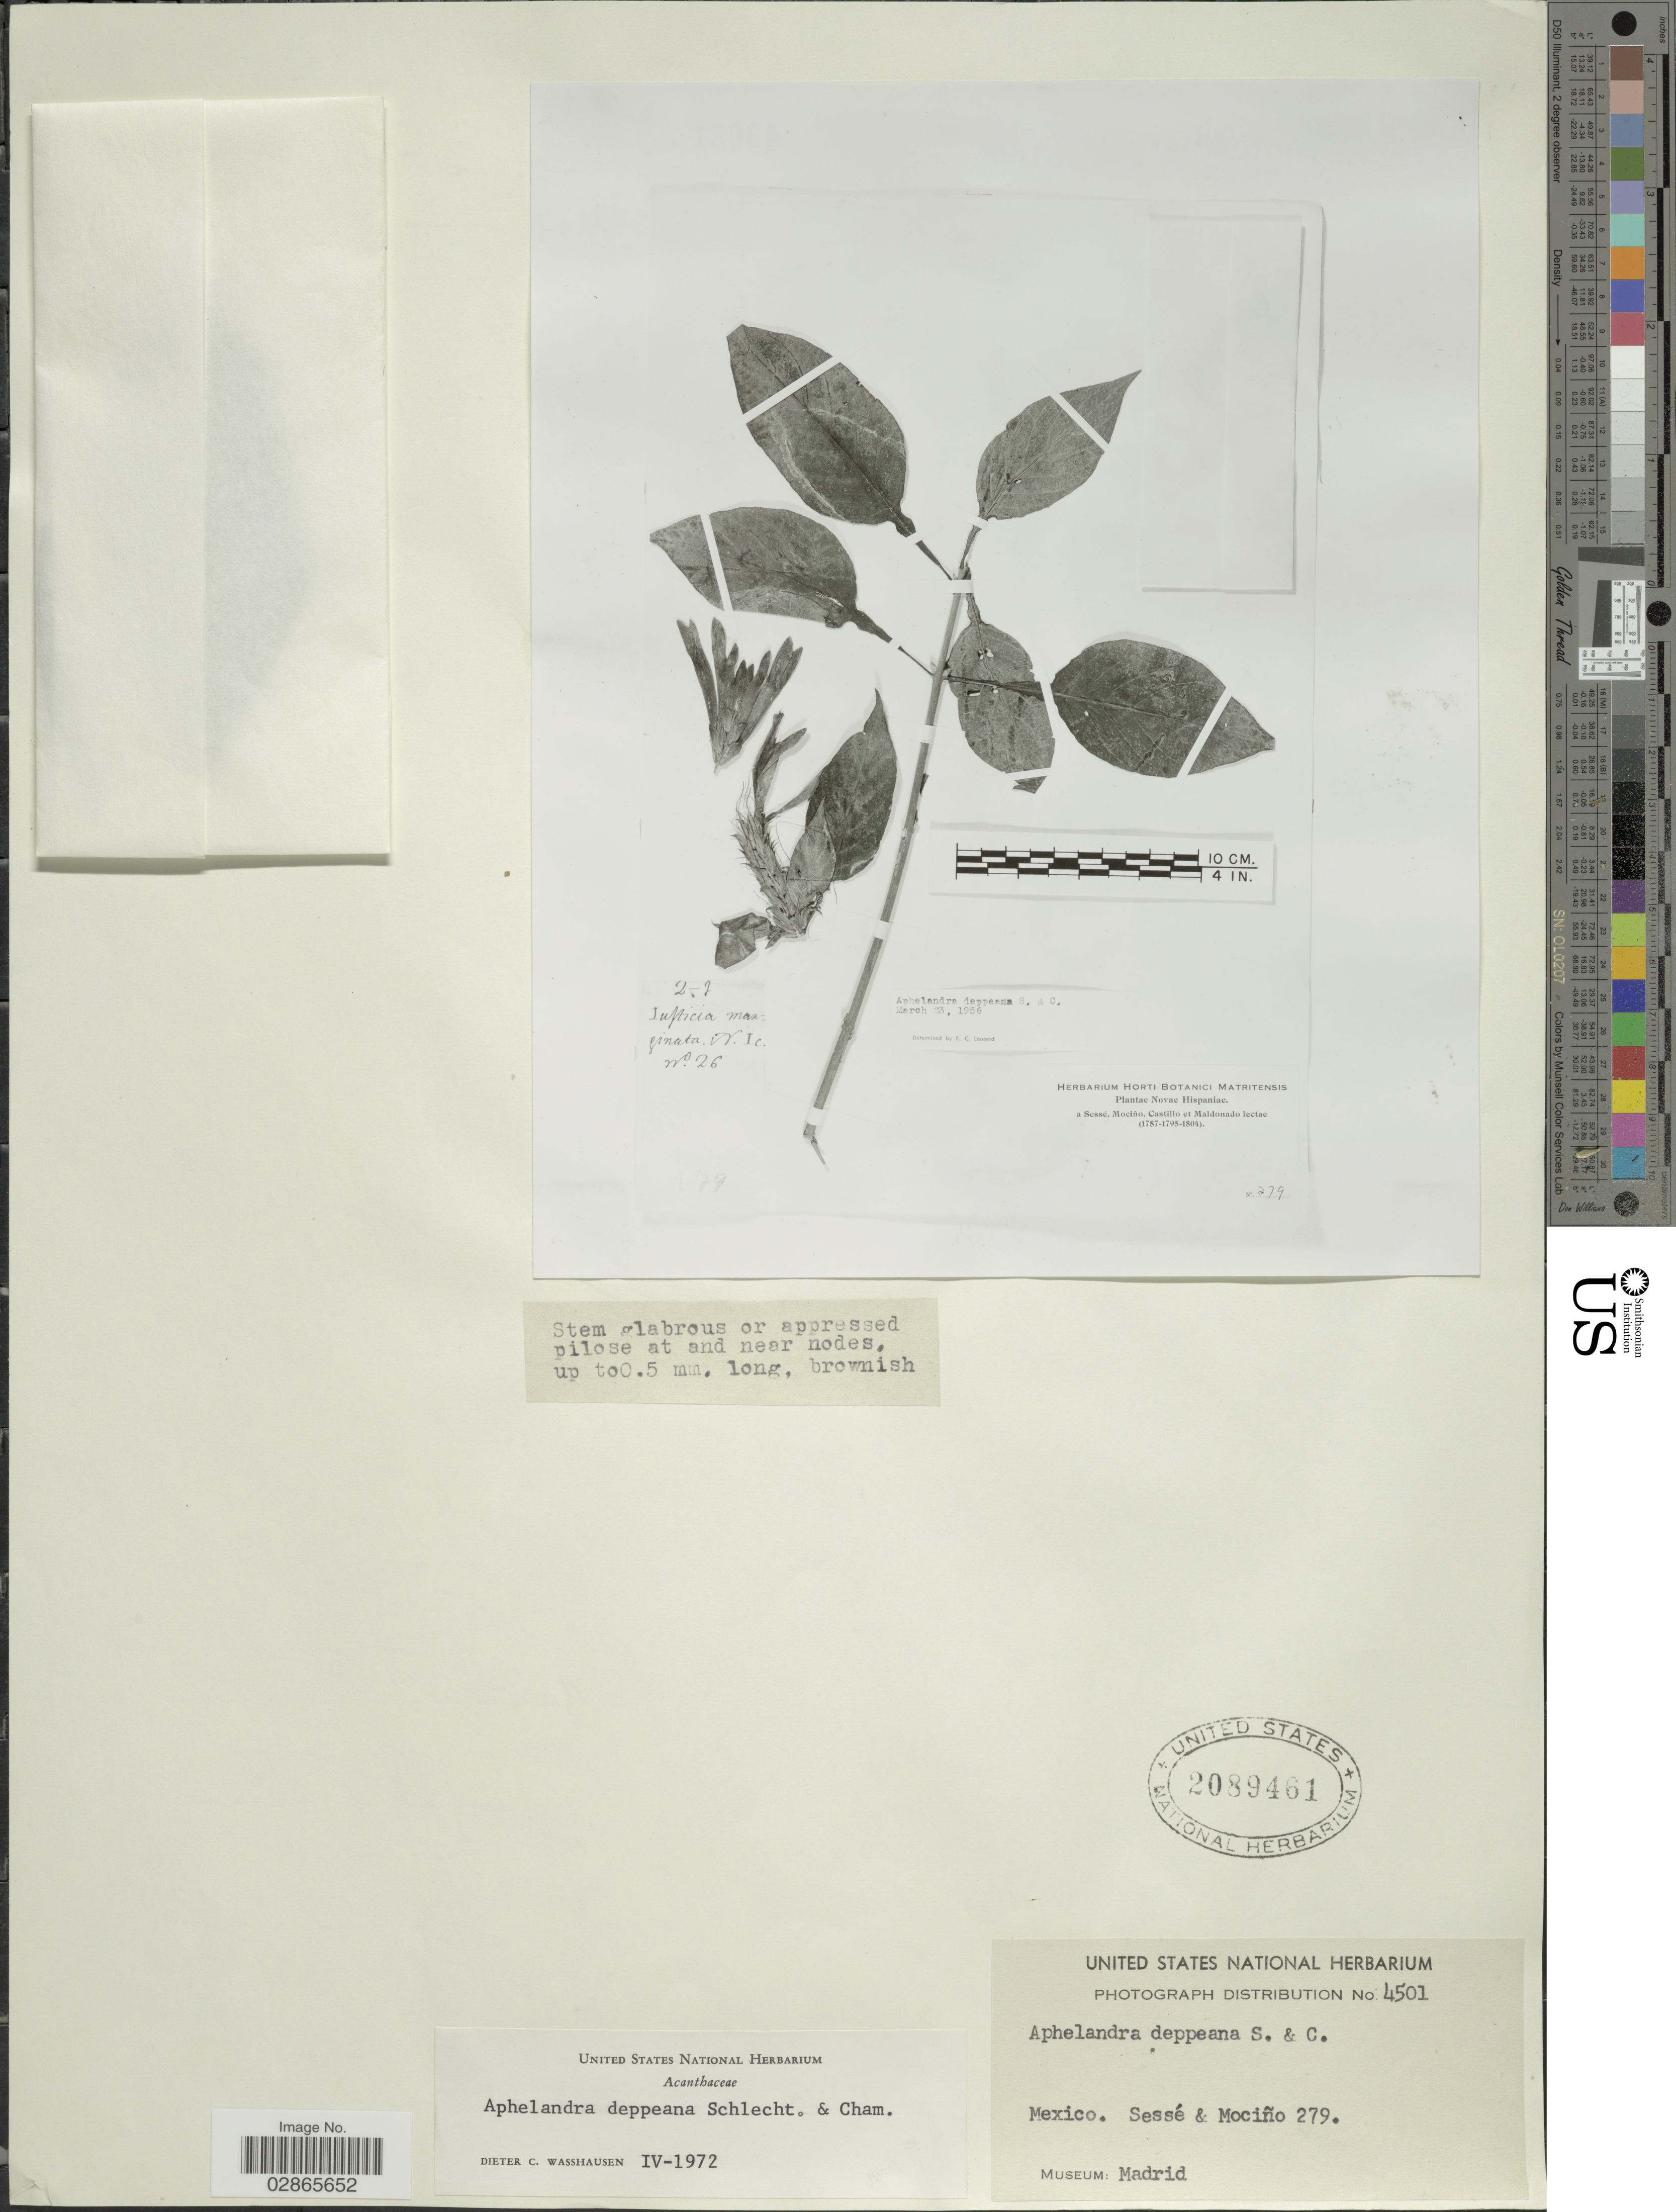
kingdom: Plantae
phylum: Tracheophyta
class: Magnoliopsida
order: Lamiales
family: Acanthaceae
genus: Aphelandra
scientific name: Aphelandra deppeana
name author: Schltdl. & Cham.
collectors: Sessé, -- & Mociño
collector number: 279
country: Mexico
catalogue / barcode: US 2089461